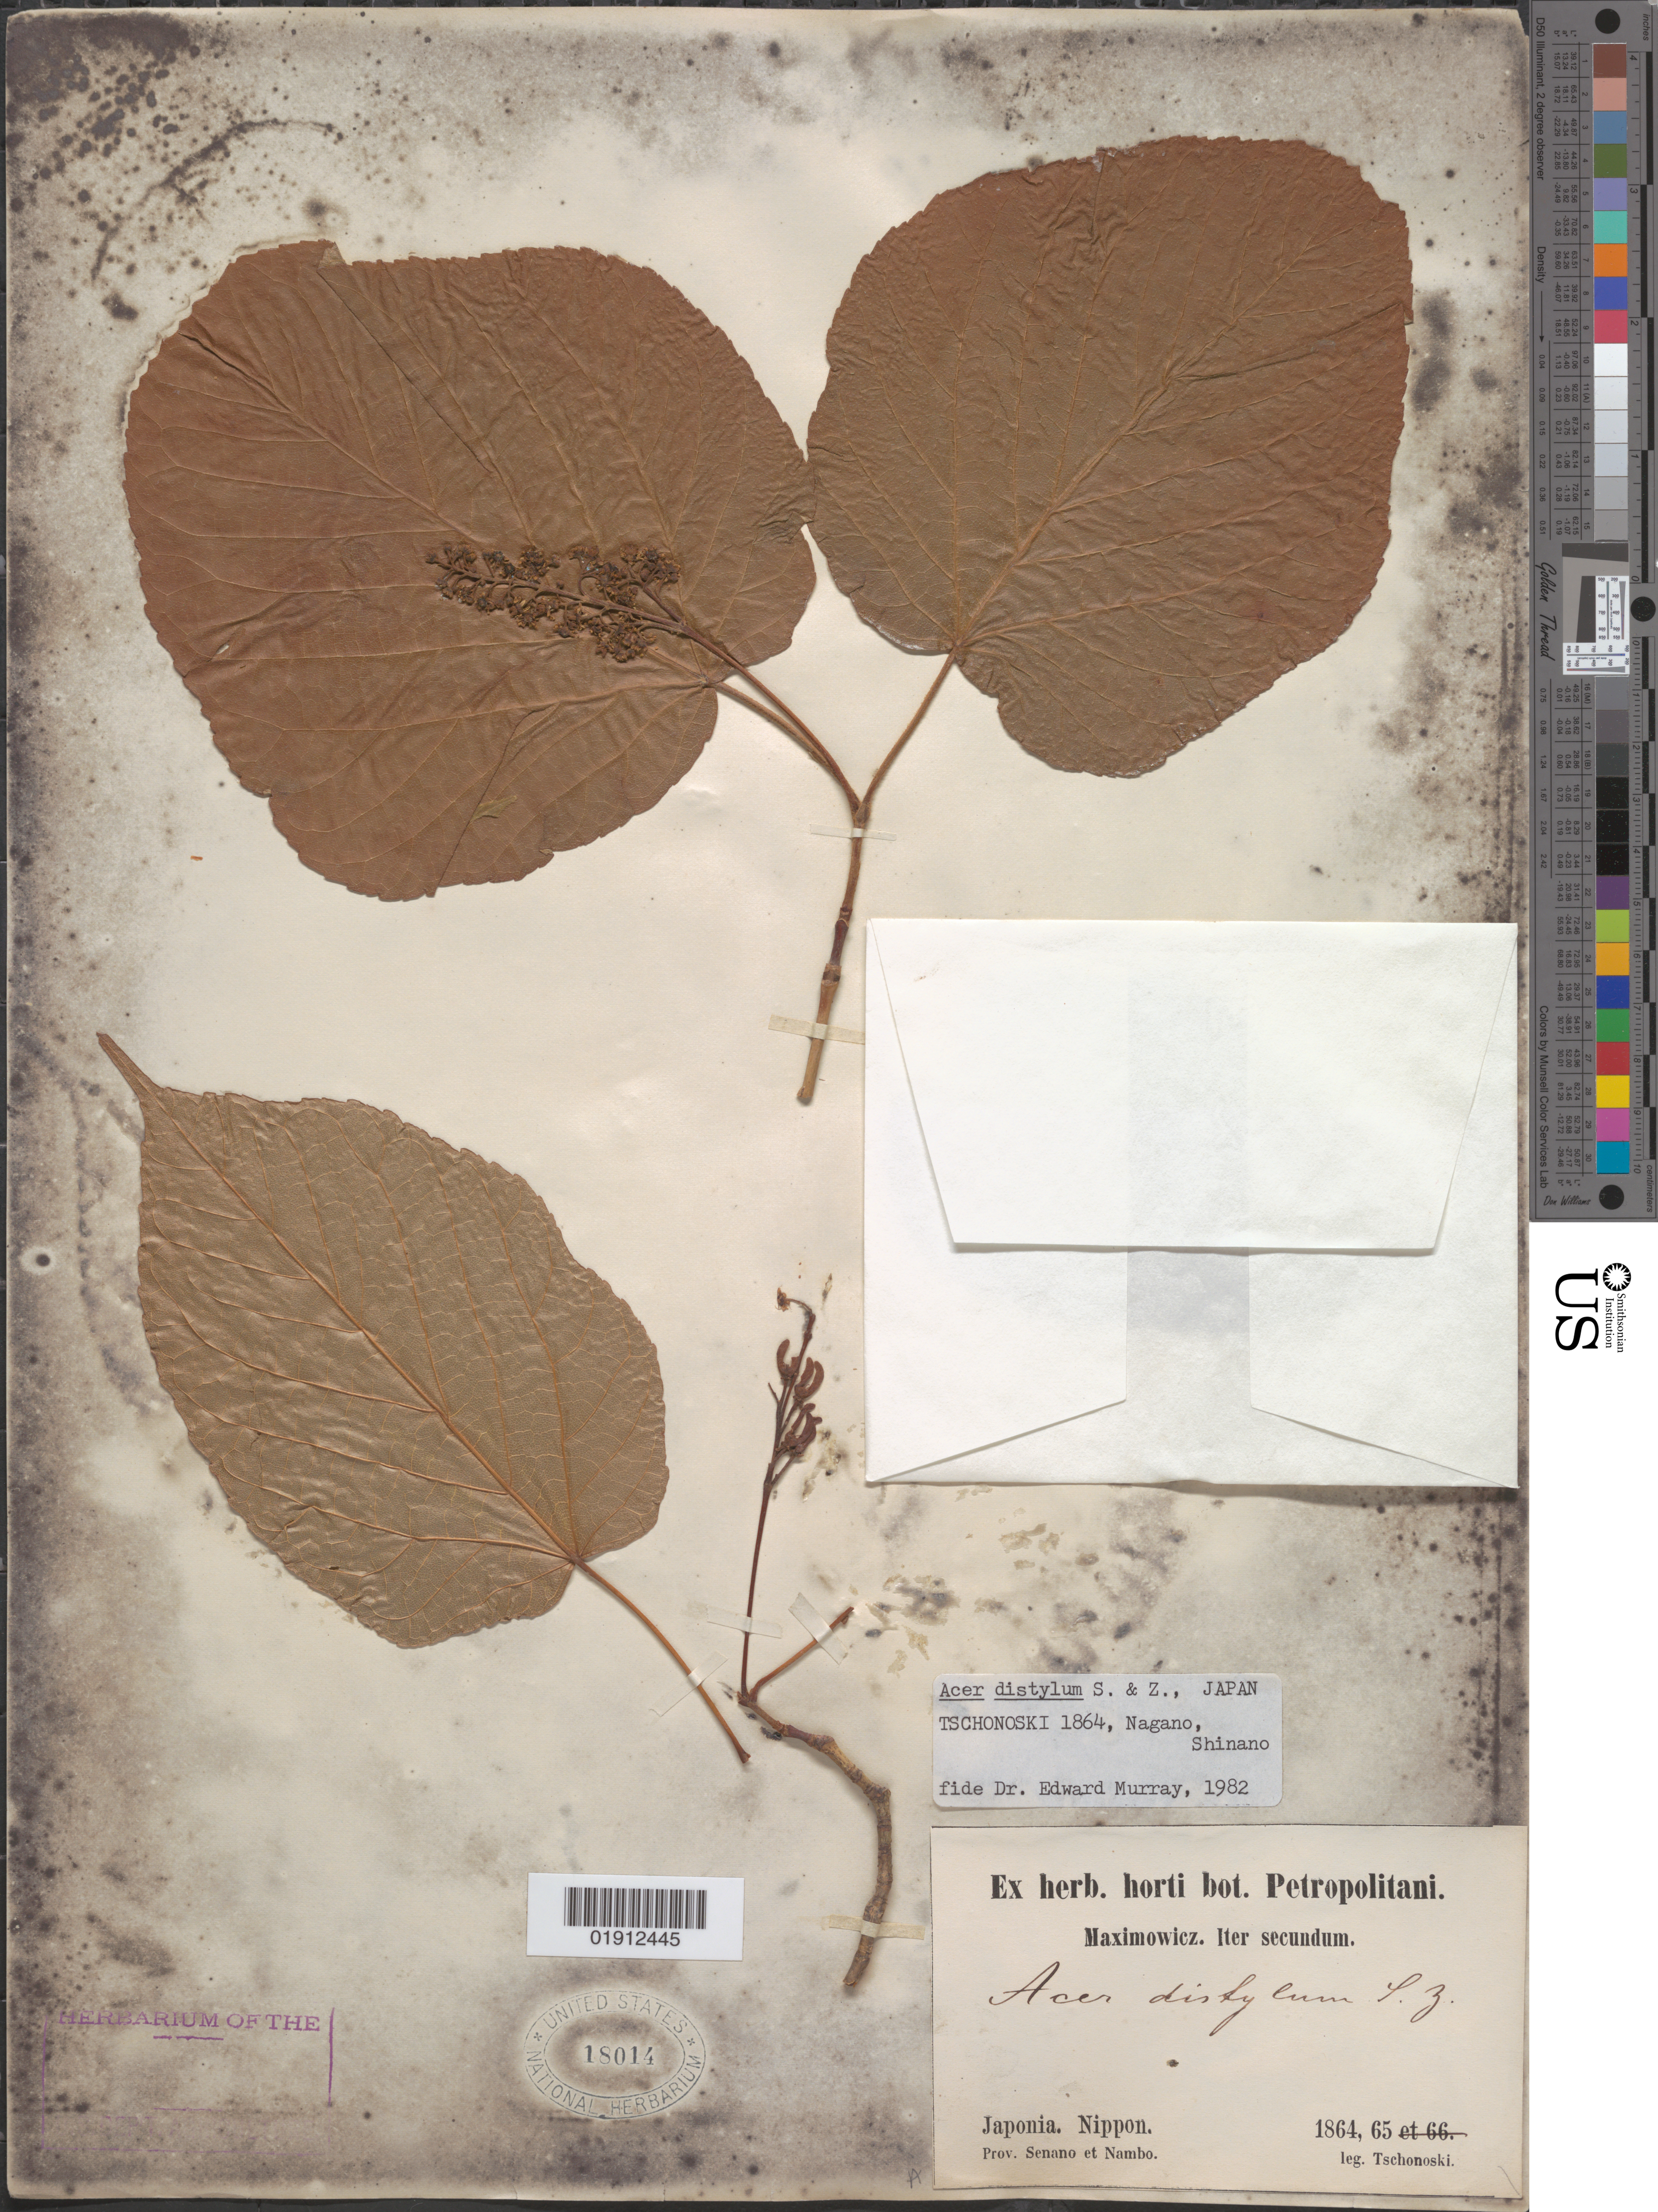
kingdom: Plantae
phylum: Tracheophyta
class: Magnoliopsida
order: Sapindales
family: Sapindaceae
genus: Acer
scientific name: Acer distylum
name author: Siebold & Zucc.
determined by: Murray, Edward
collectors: S. Tschonoski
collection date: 1864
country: Japan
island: Honshu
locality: Prov. Senano [Shinano?] et Nambo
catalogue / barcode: US 18014